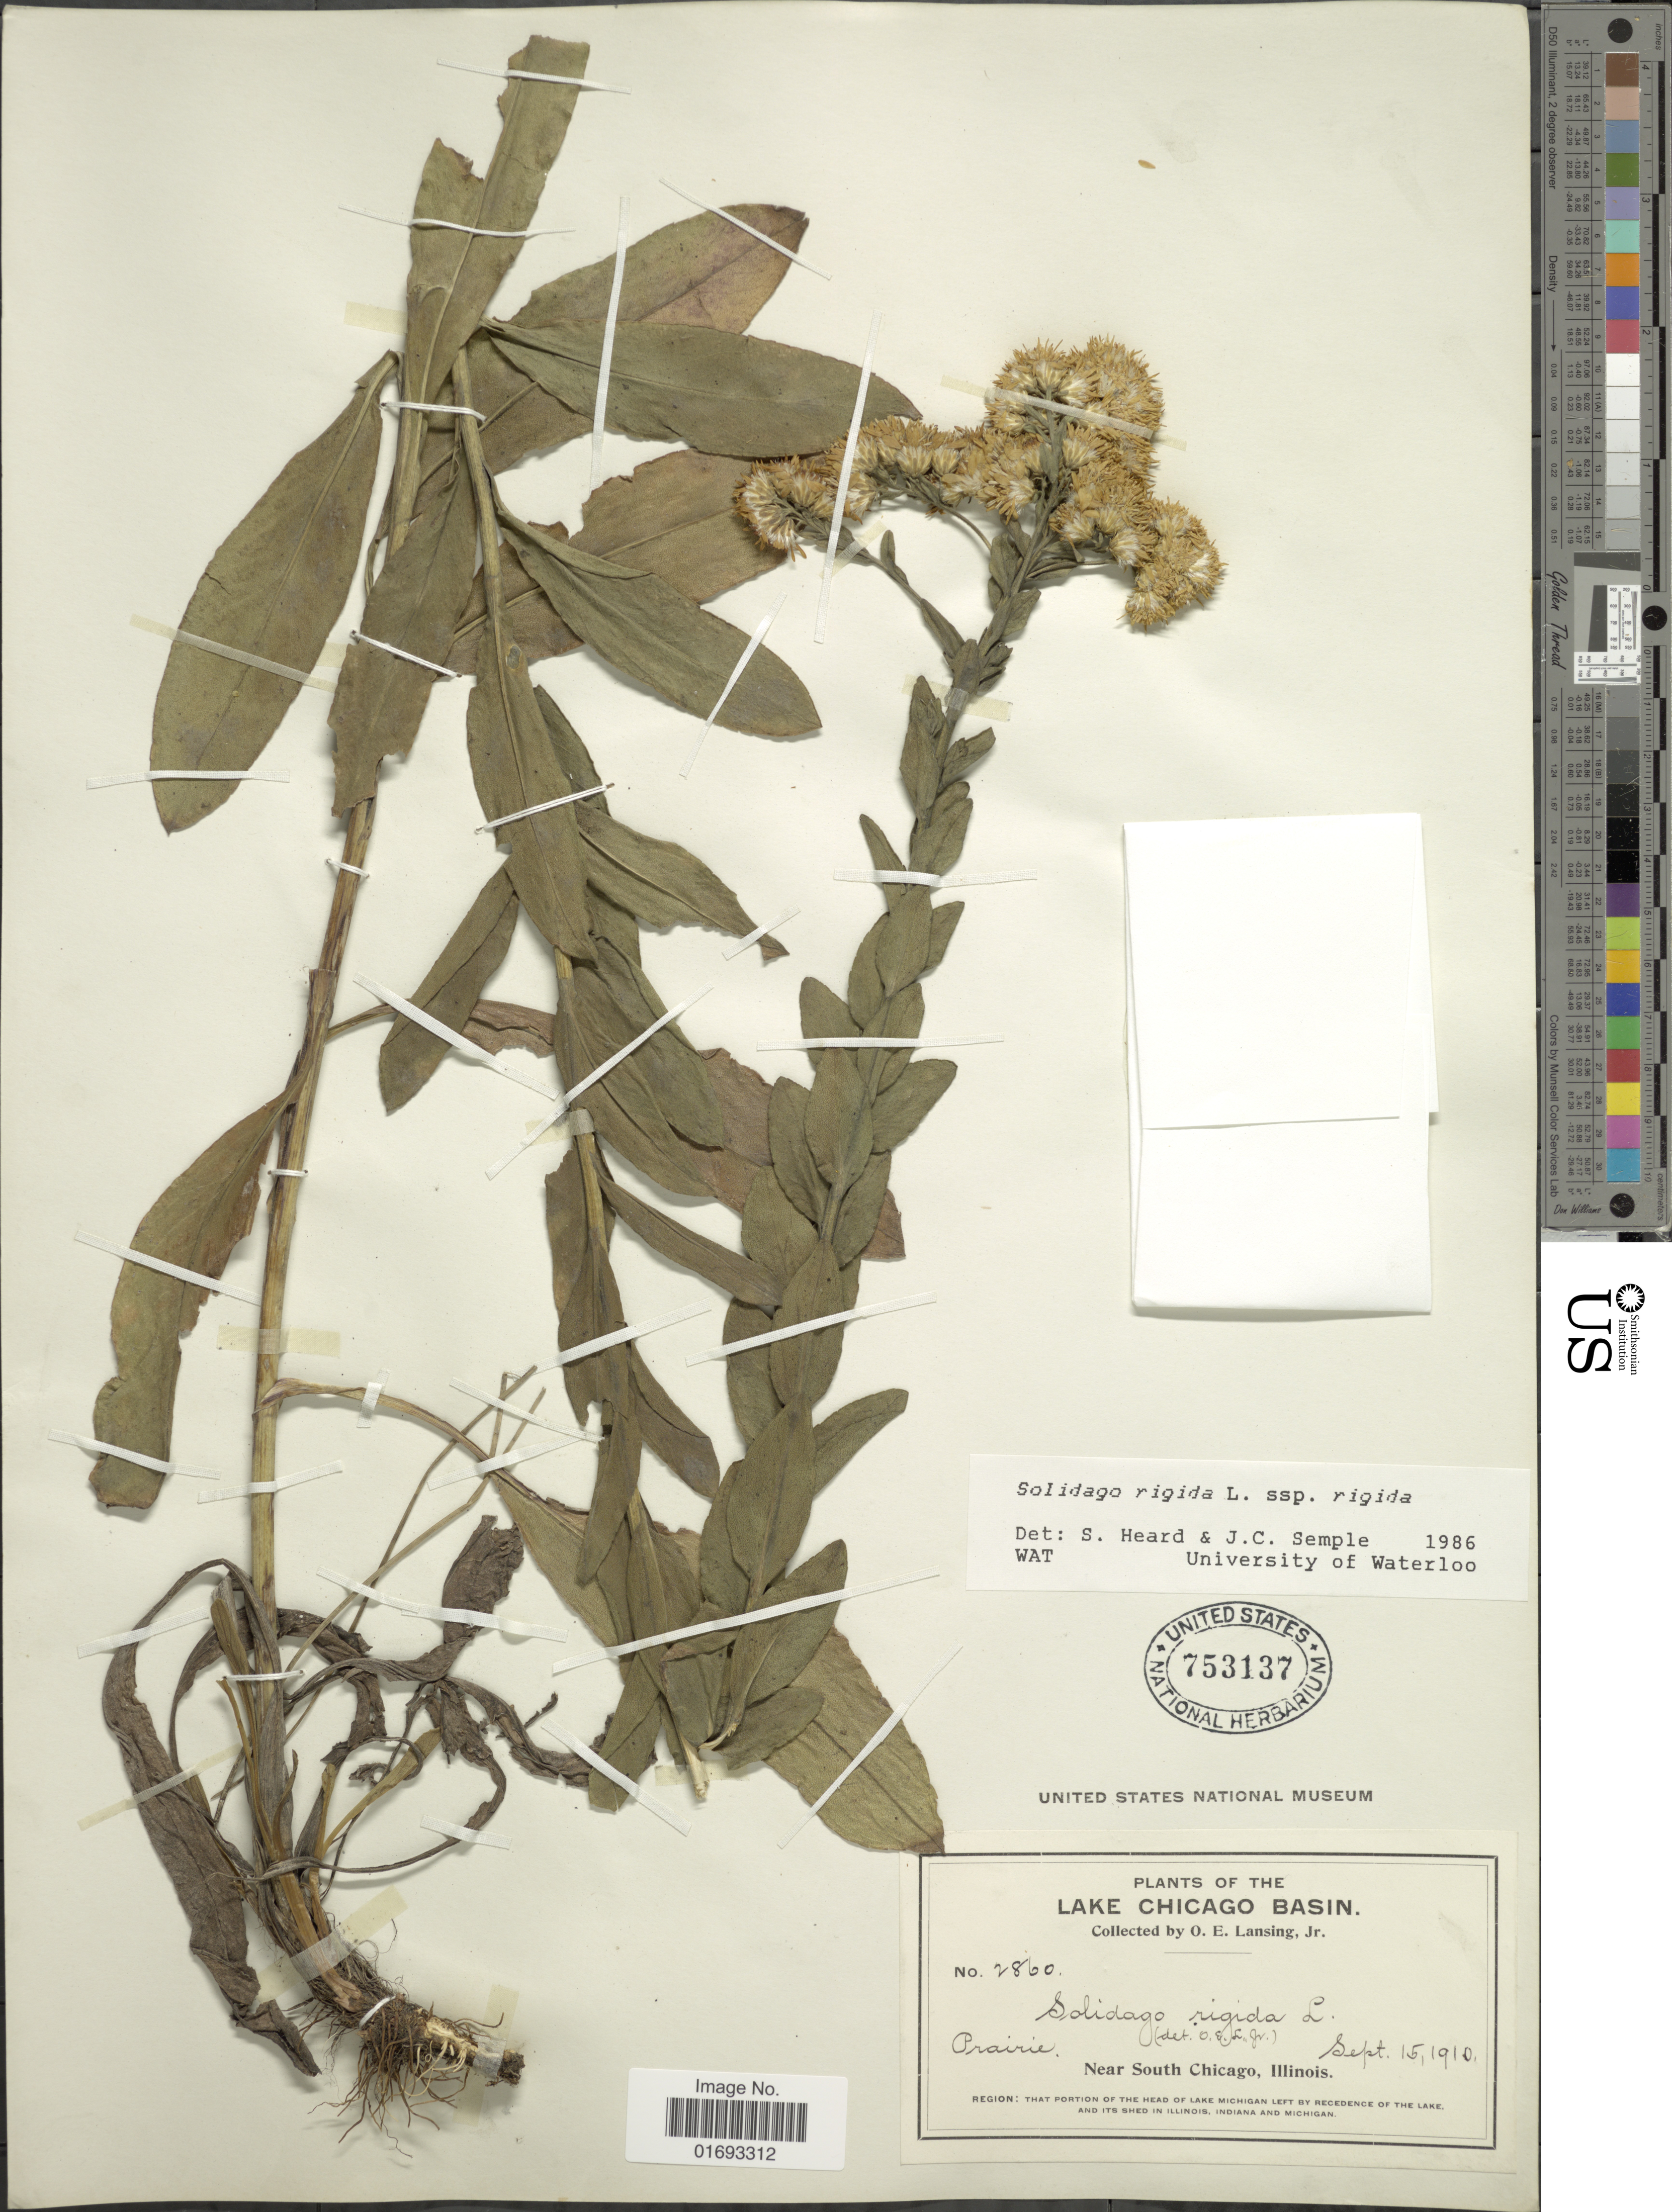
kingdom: Plantae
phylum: Tracheophyta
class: Magnoliopsida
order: Asterales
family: Asteraceae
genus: Oligoneuron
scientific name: Oligoneuron rigidum var. rigidum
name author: (L.) Small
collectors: O. Lansing Jr.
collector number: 2860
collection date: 1910-09-15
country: United States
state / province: Illinois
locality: Lake Chicago basin, Prairie, near South Chicago, that portion of the head of Lake Michigan left by recedence of the lake [unsure placement]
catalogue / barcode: US 753137